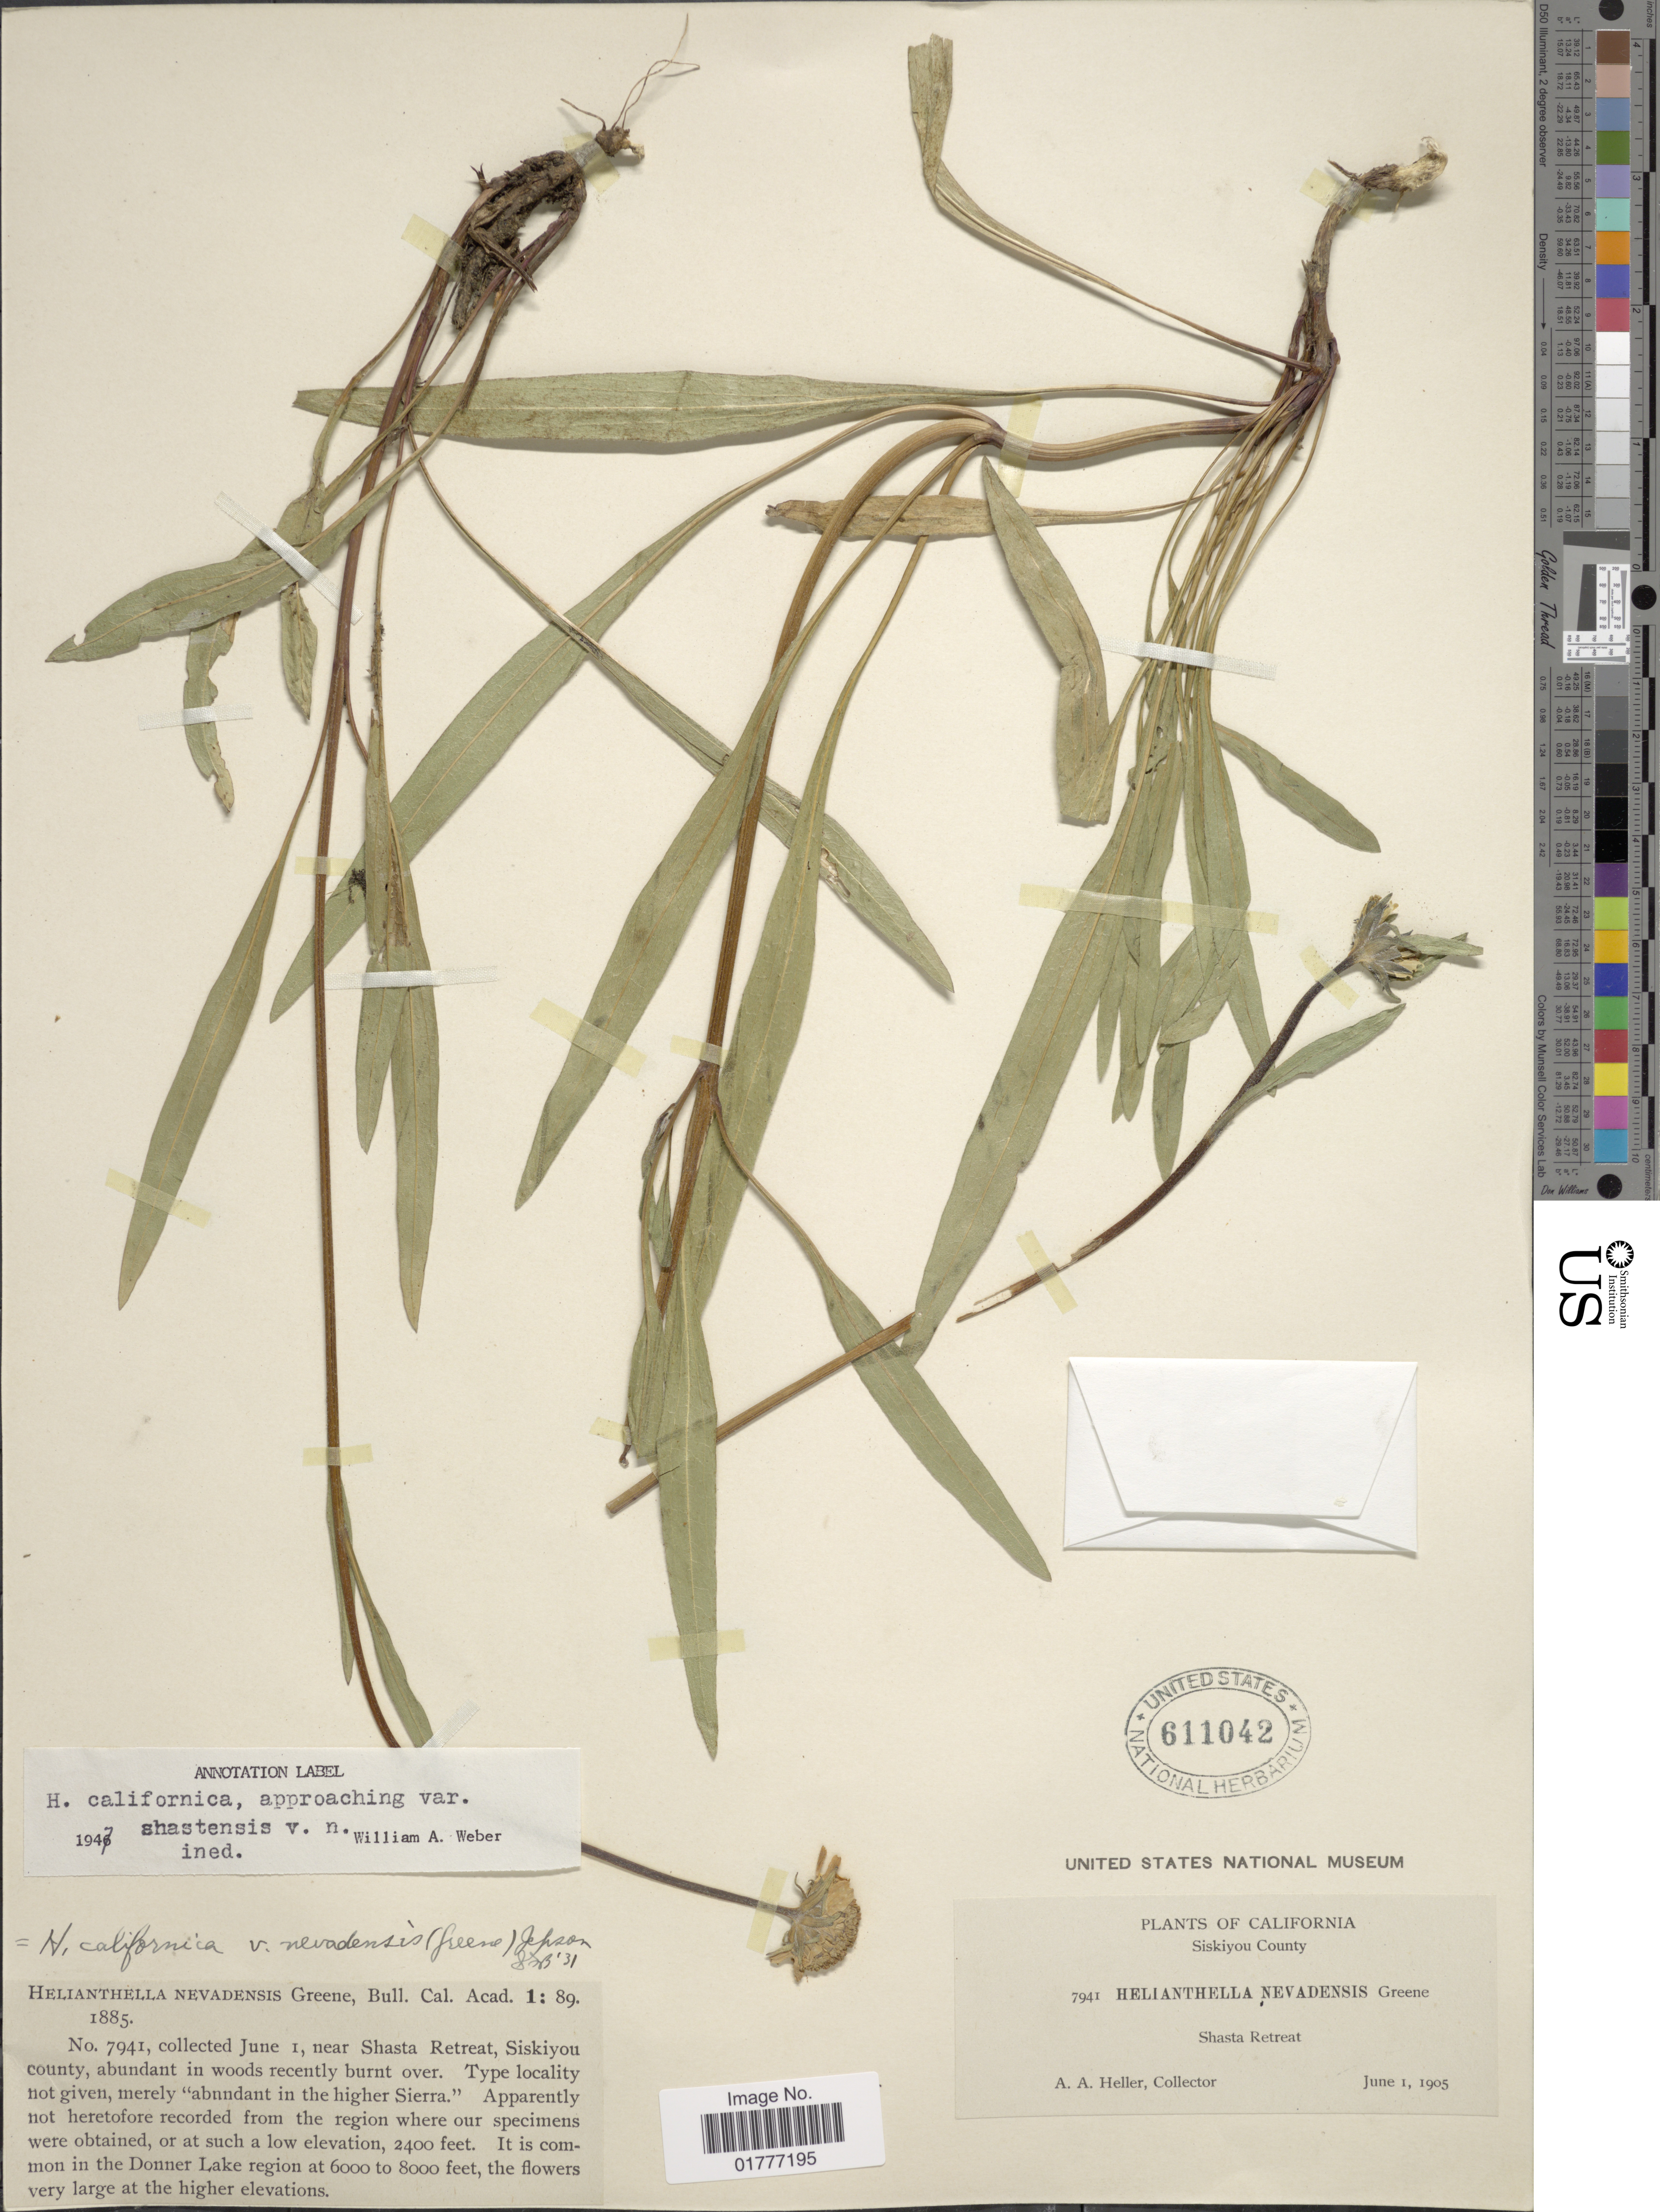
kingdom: Plantae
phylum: Tracheophyta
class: Magnoliopsida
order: Asterales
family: Asteraceae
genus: Helianthella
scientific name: Helianthella californica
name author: A. Gray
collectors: A. A. Heller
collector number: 7941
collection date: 1905-06-01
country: United States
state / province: California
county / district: Siskiyou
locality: Siskiyou County. near Shasta Retreat.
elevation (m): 732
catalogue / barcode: US 611042